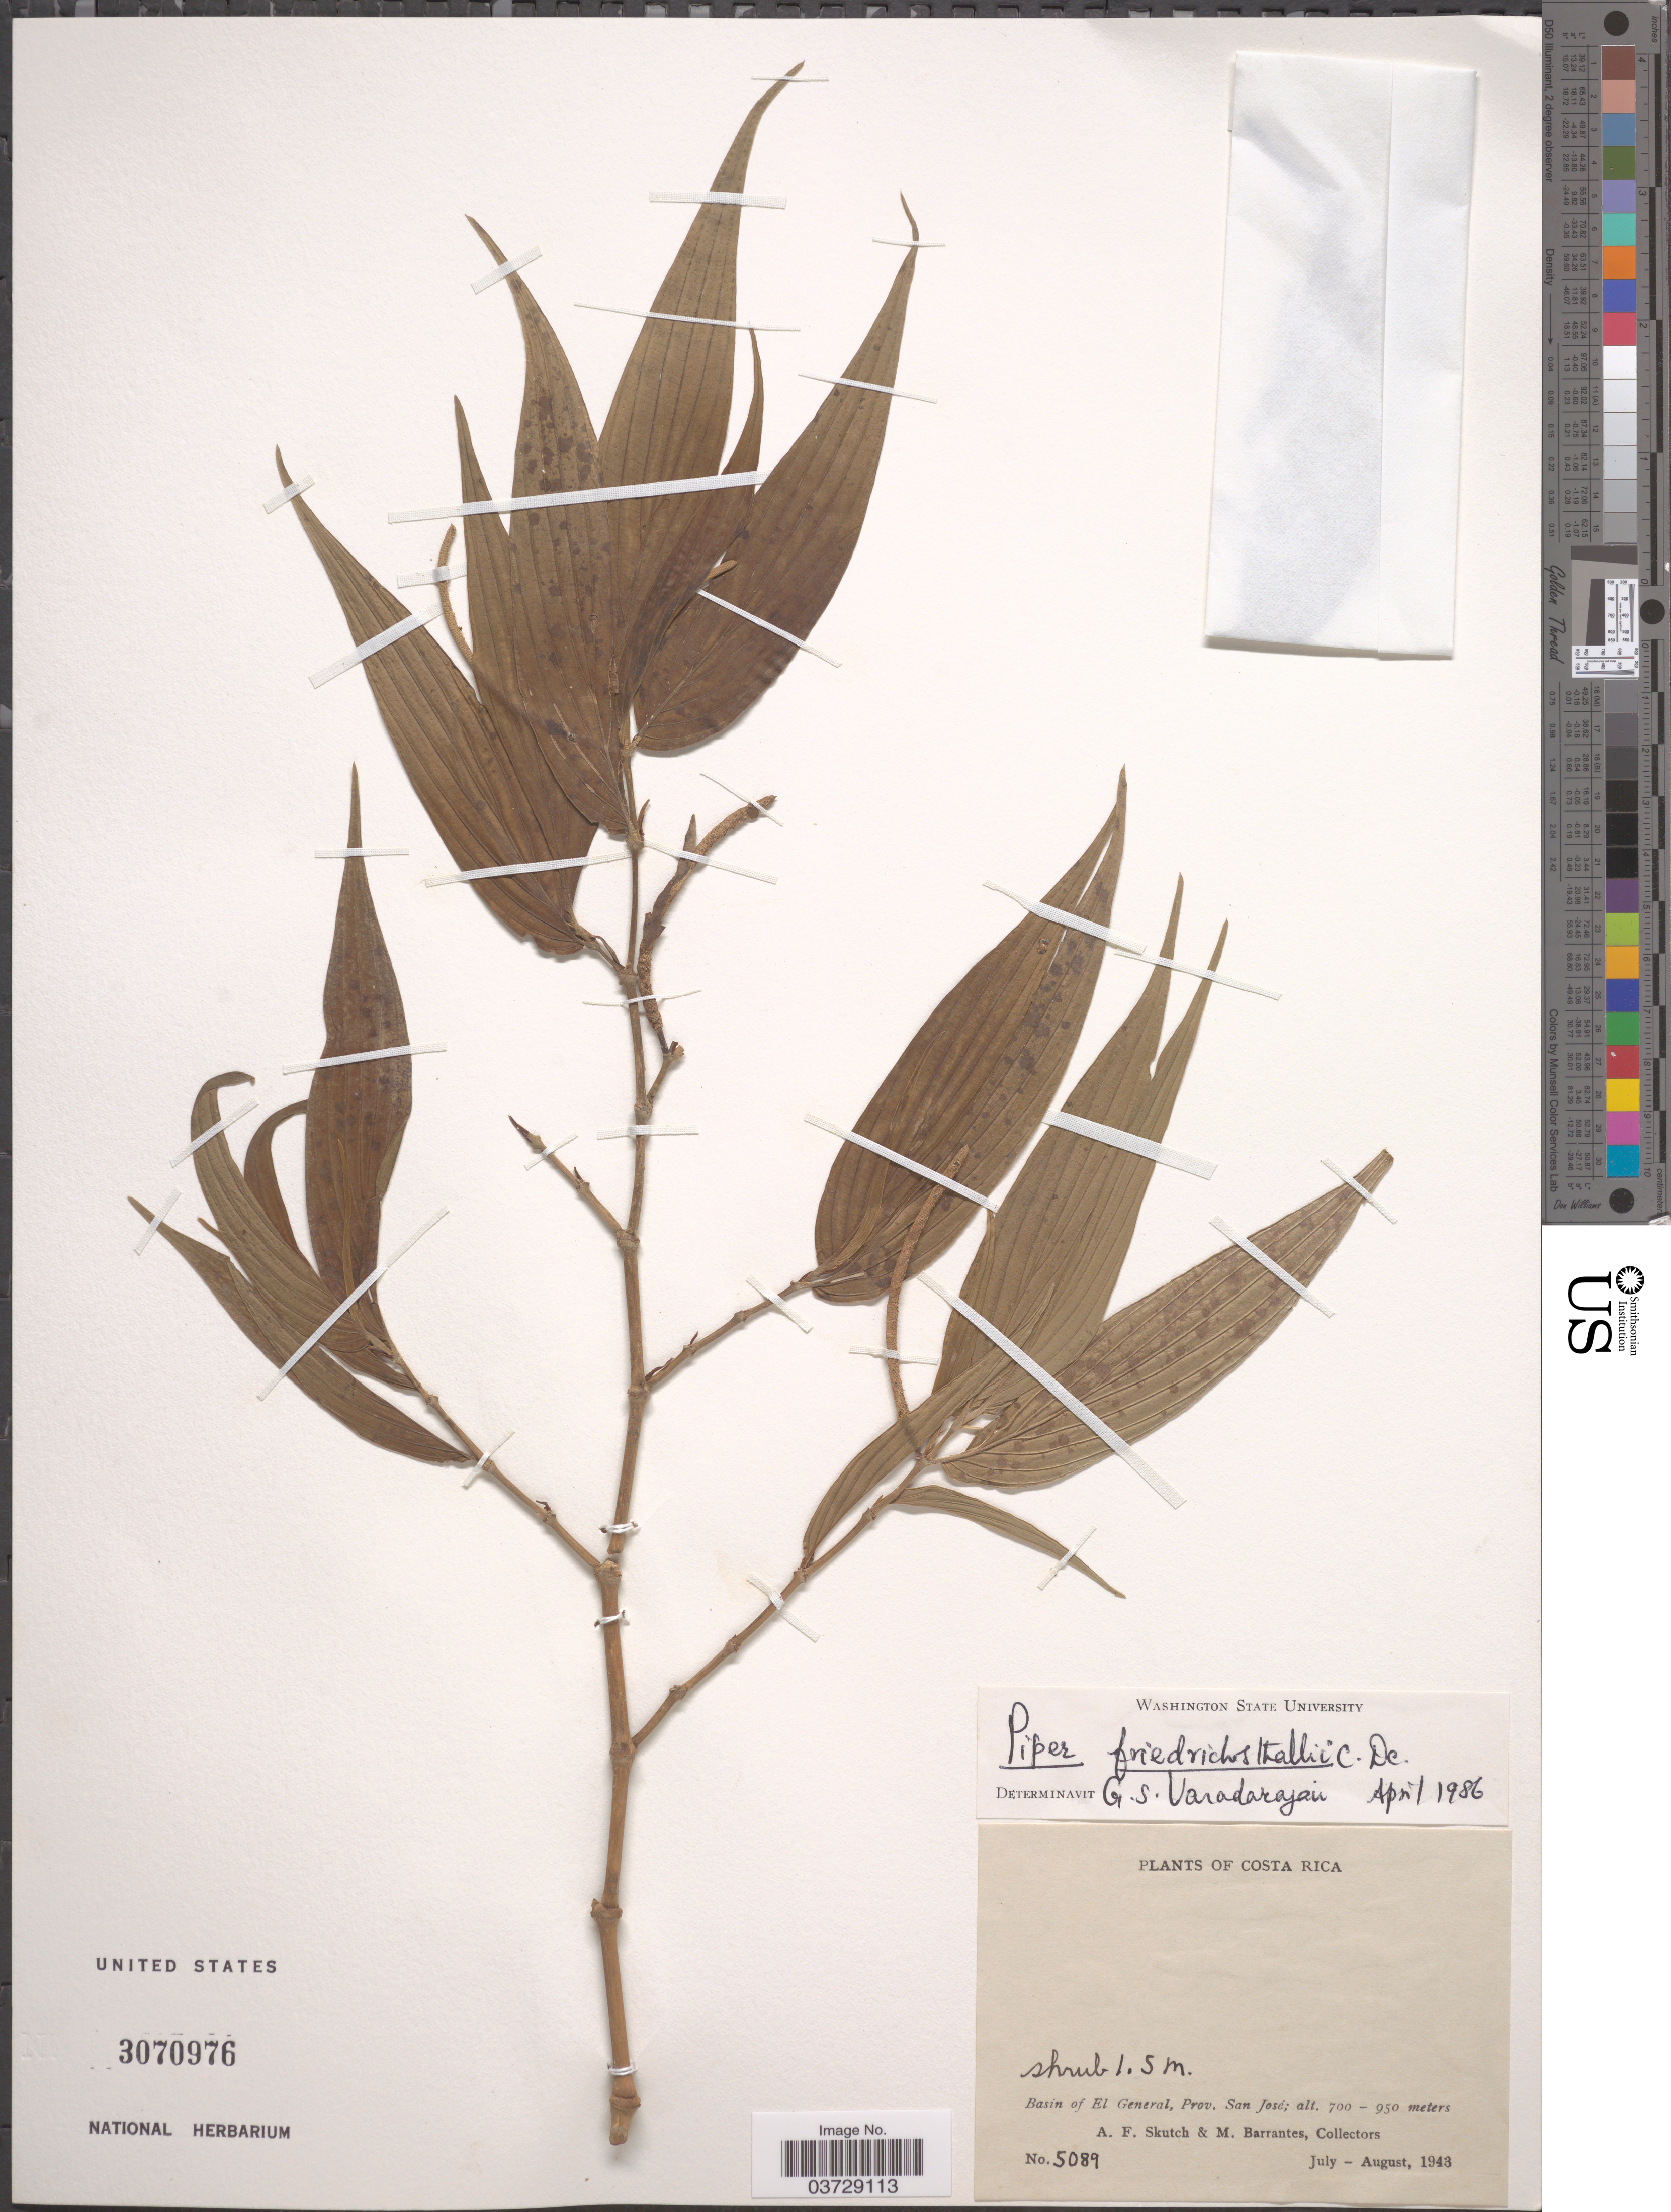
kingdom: Plantae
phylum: Tracheophyta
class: Magnoliopsida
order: Piperales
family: Piperaceae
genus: Piper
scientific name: Piper friedrichsthalii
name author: C. DC.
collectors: A. F. Skutch & M. Barrantes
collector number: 5089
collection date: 1943-07/1943-08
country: Costa Rica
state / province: San José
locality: Basin of El General.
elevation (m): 700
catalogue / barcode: US 3070976